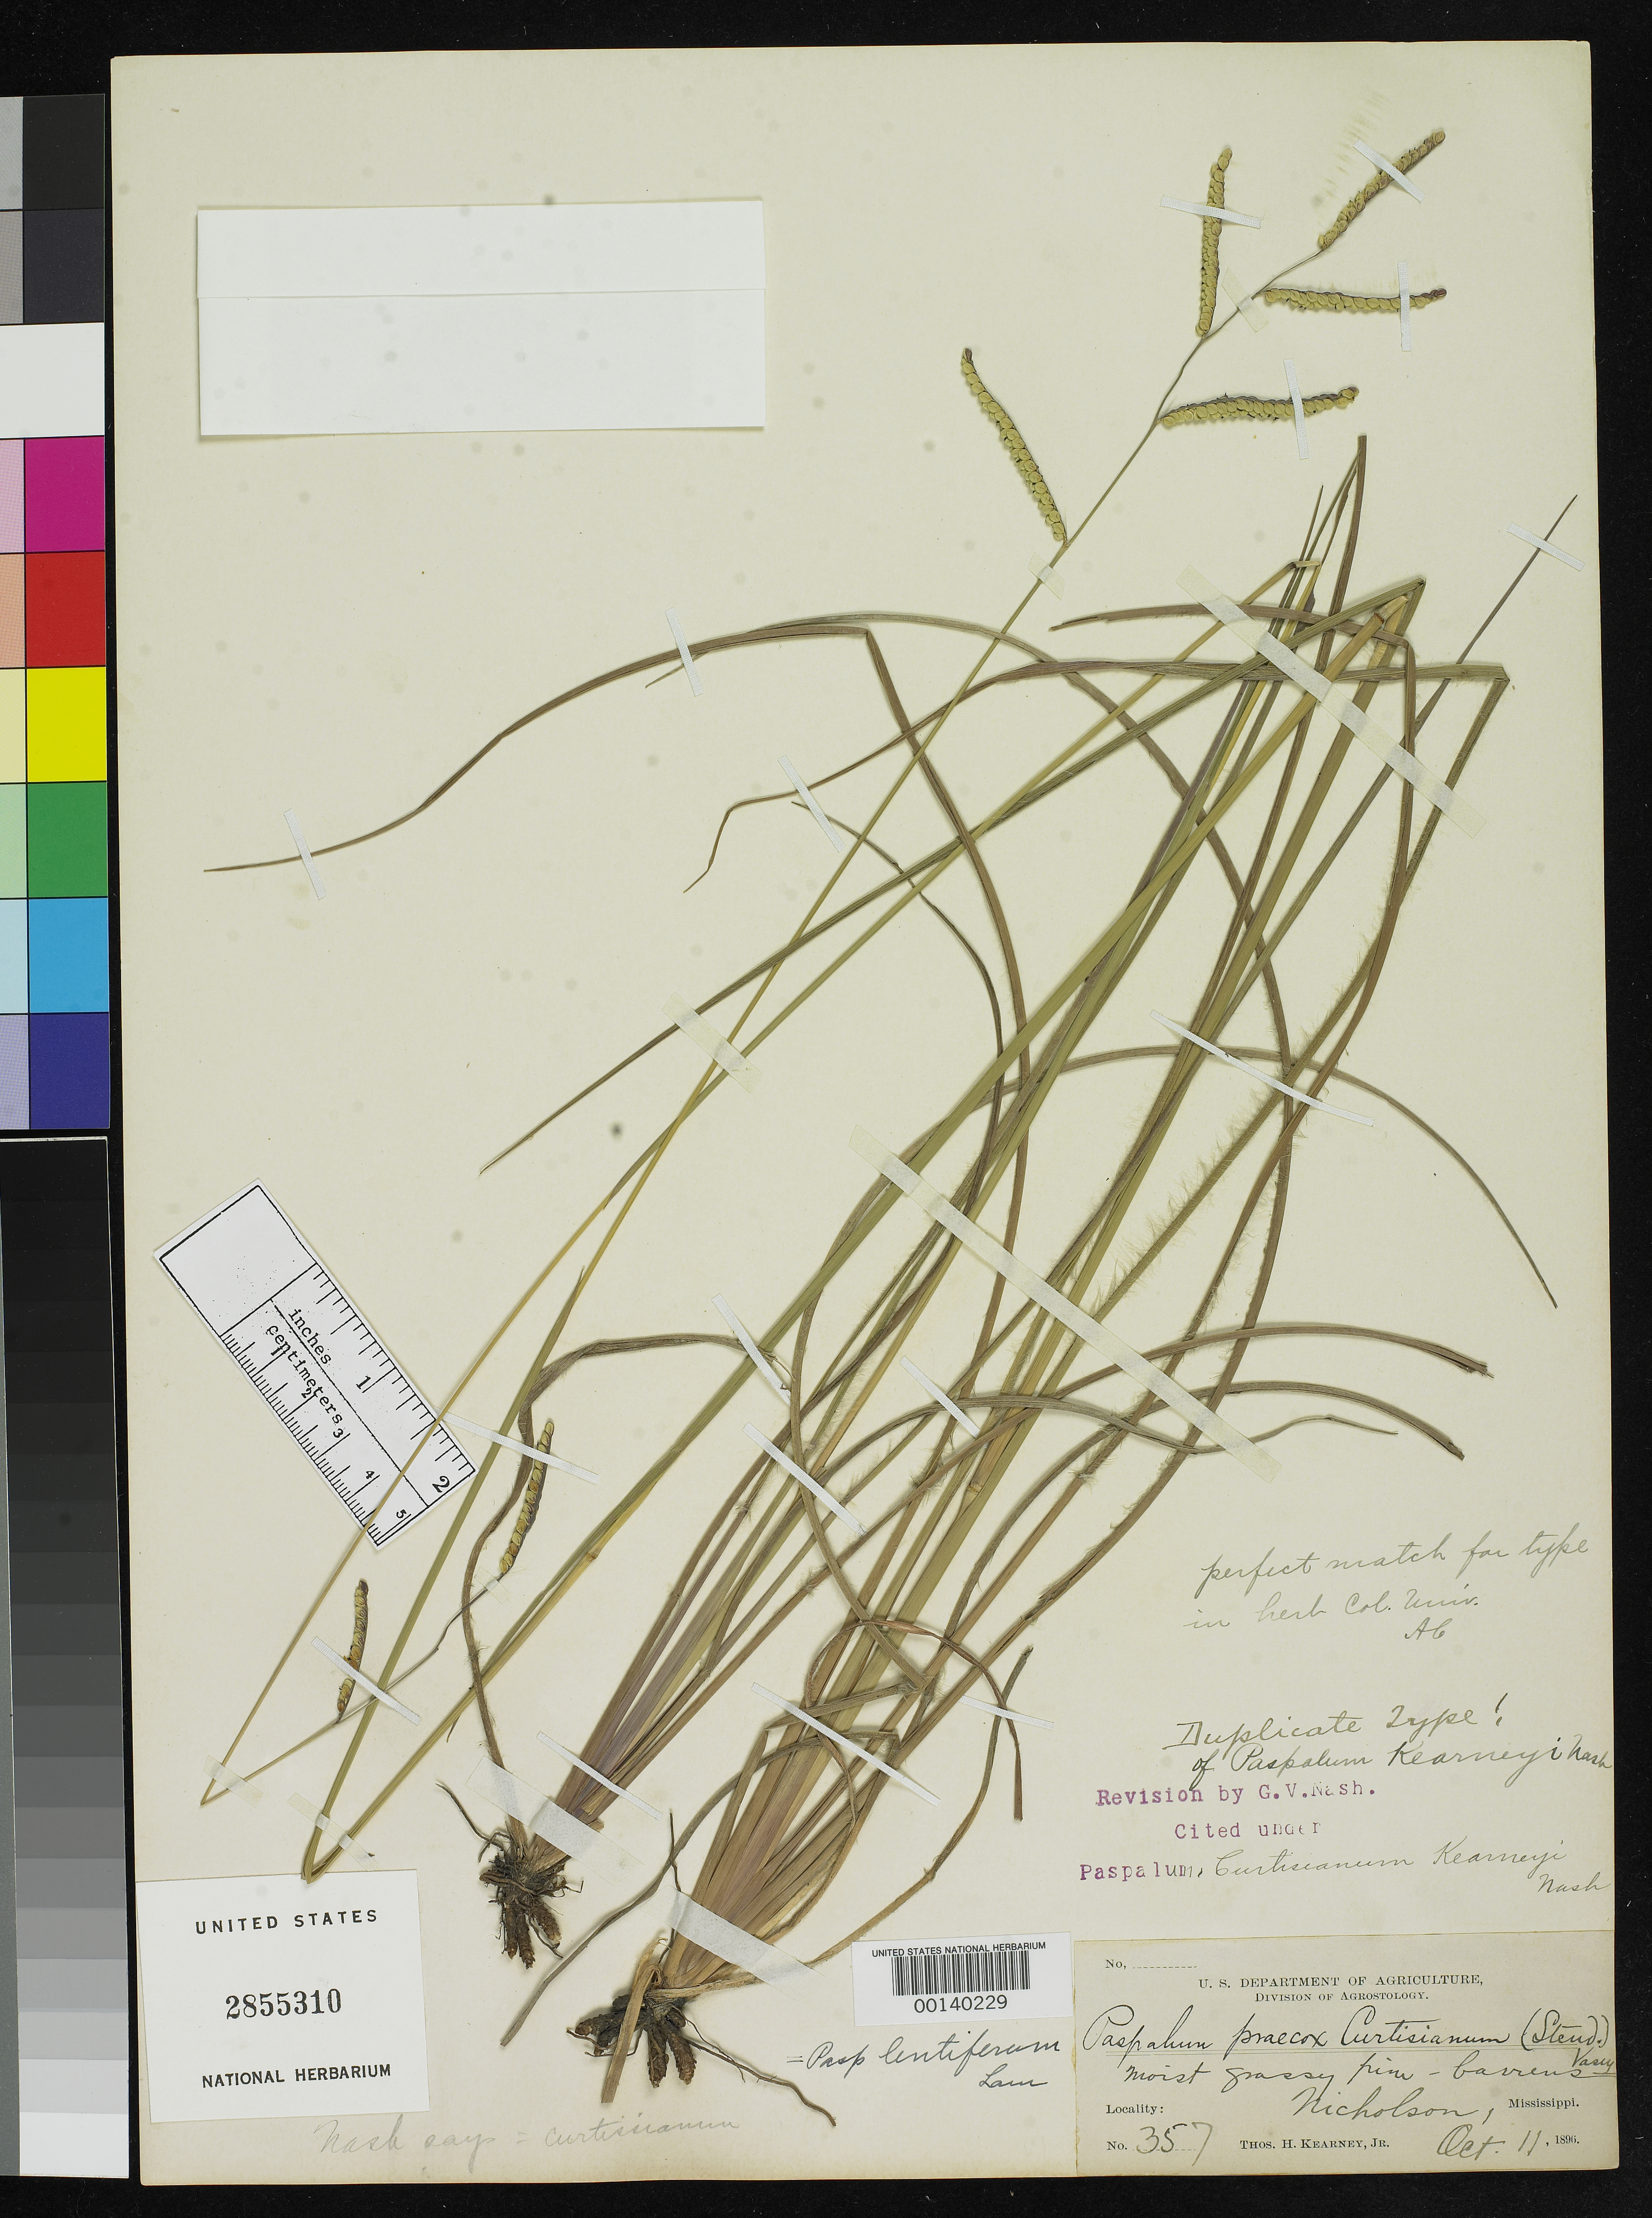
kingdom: Plantae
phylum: Tracheophyta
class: Liliopsida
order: Poales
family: Poaceae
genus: Paspalum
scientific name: Paspalum kearneyi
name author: Nash in Small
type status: Isotype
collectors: T. H. Kearney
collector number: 357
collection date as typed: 11 Oct 1896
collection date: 1896-10-11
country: United States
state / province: Mississippi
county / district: Pearl River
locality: Nicholson.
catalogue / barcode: US 2855310